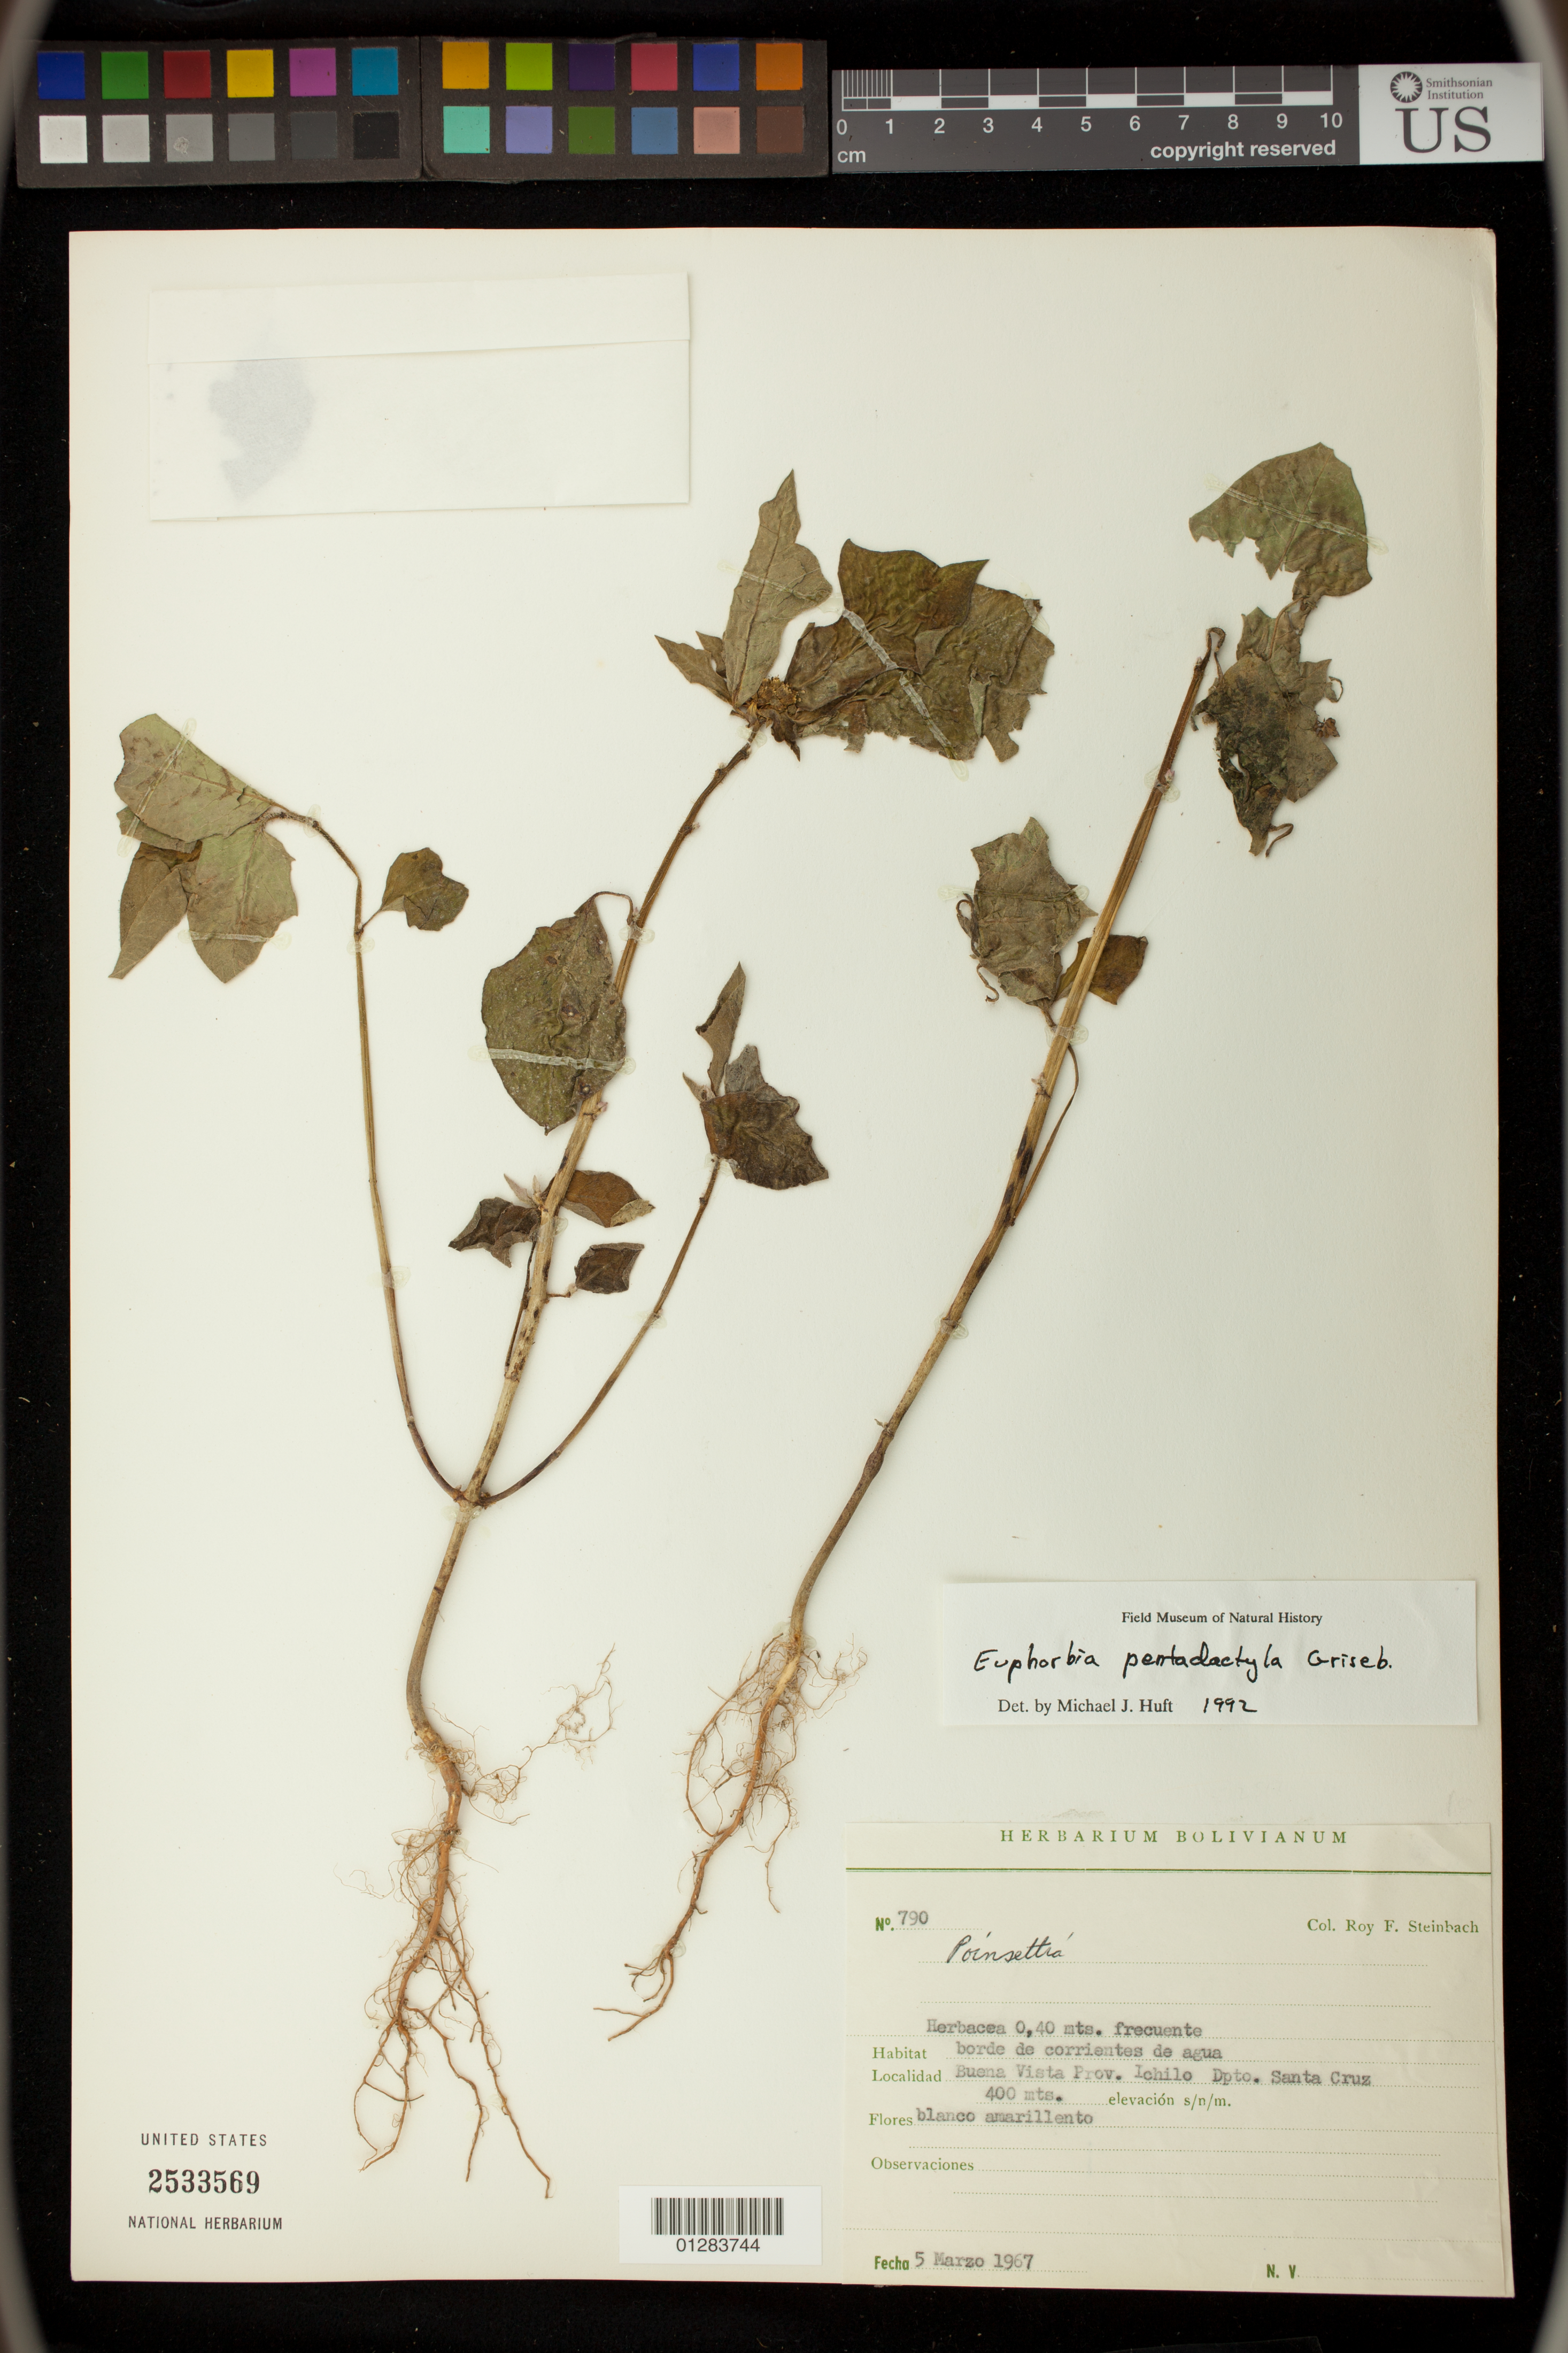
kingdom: Plantae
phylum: Tracheophyta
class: Magnoliopsida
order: Malpighiales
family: Euphorbiaceae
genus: Euphorbia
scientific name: Euphorbia heterophylla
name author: L.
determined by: Mayfield, M. H.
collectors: R. F. Steinbach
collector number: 790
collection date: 1967-03-05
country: Bolivia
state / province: Santa Cruz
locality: Buena Vista Prov. Ichilo Dpto. Santa Cruz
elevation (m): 400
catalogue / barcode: US 2533569